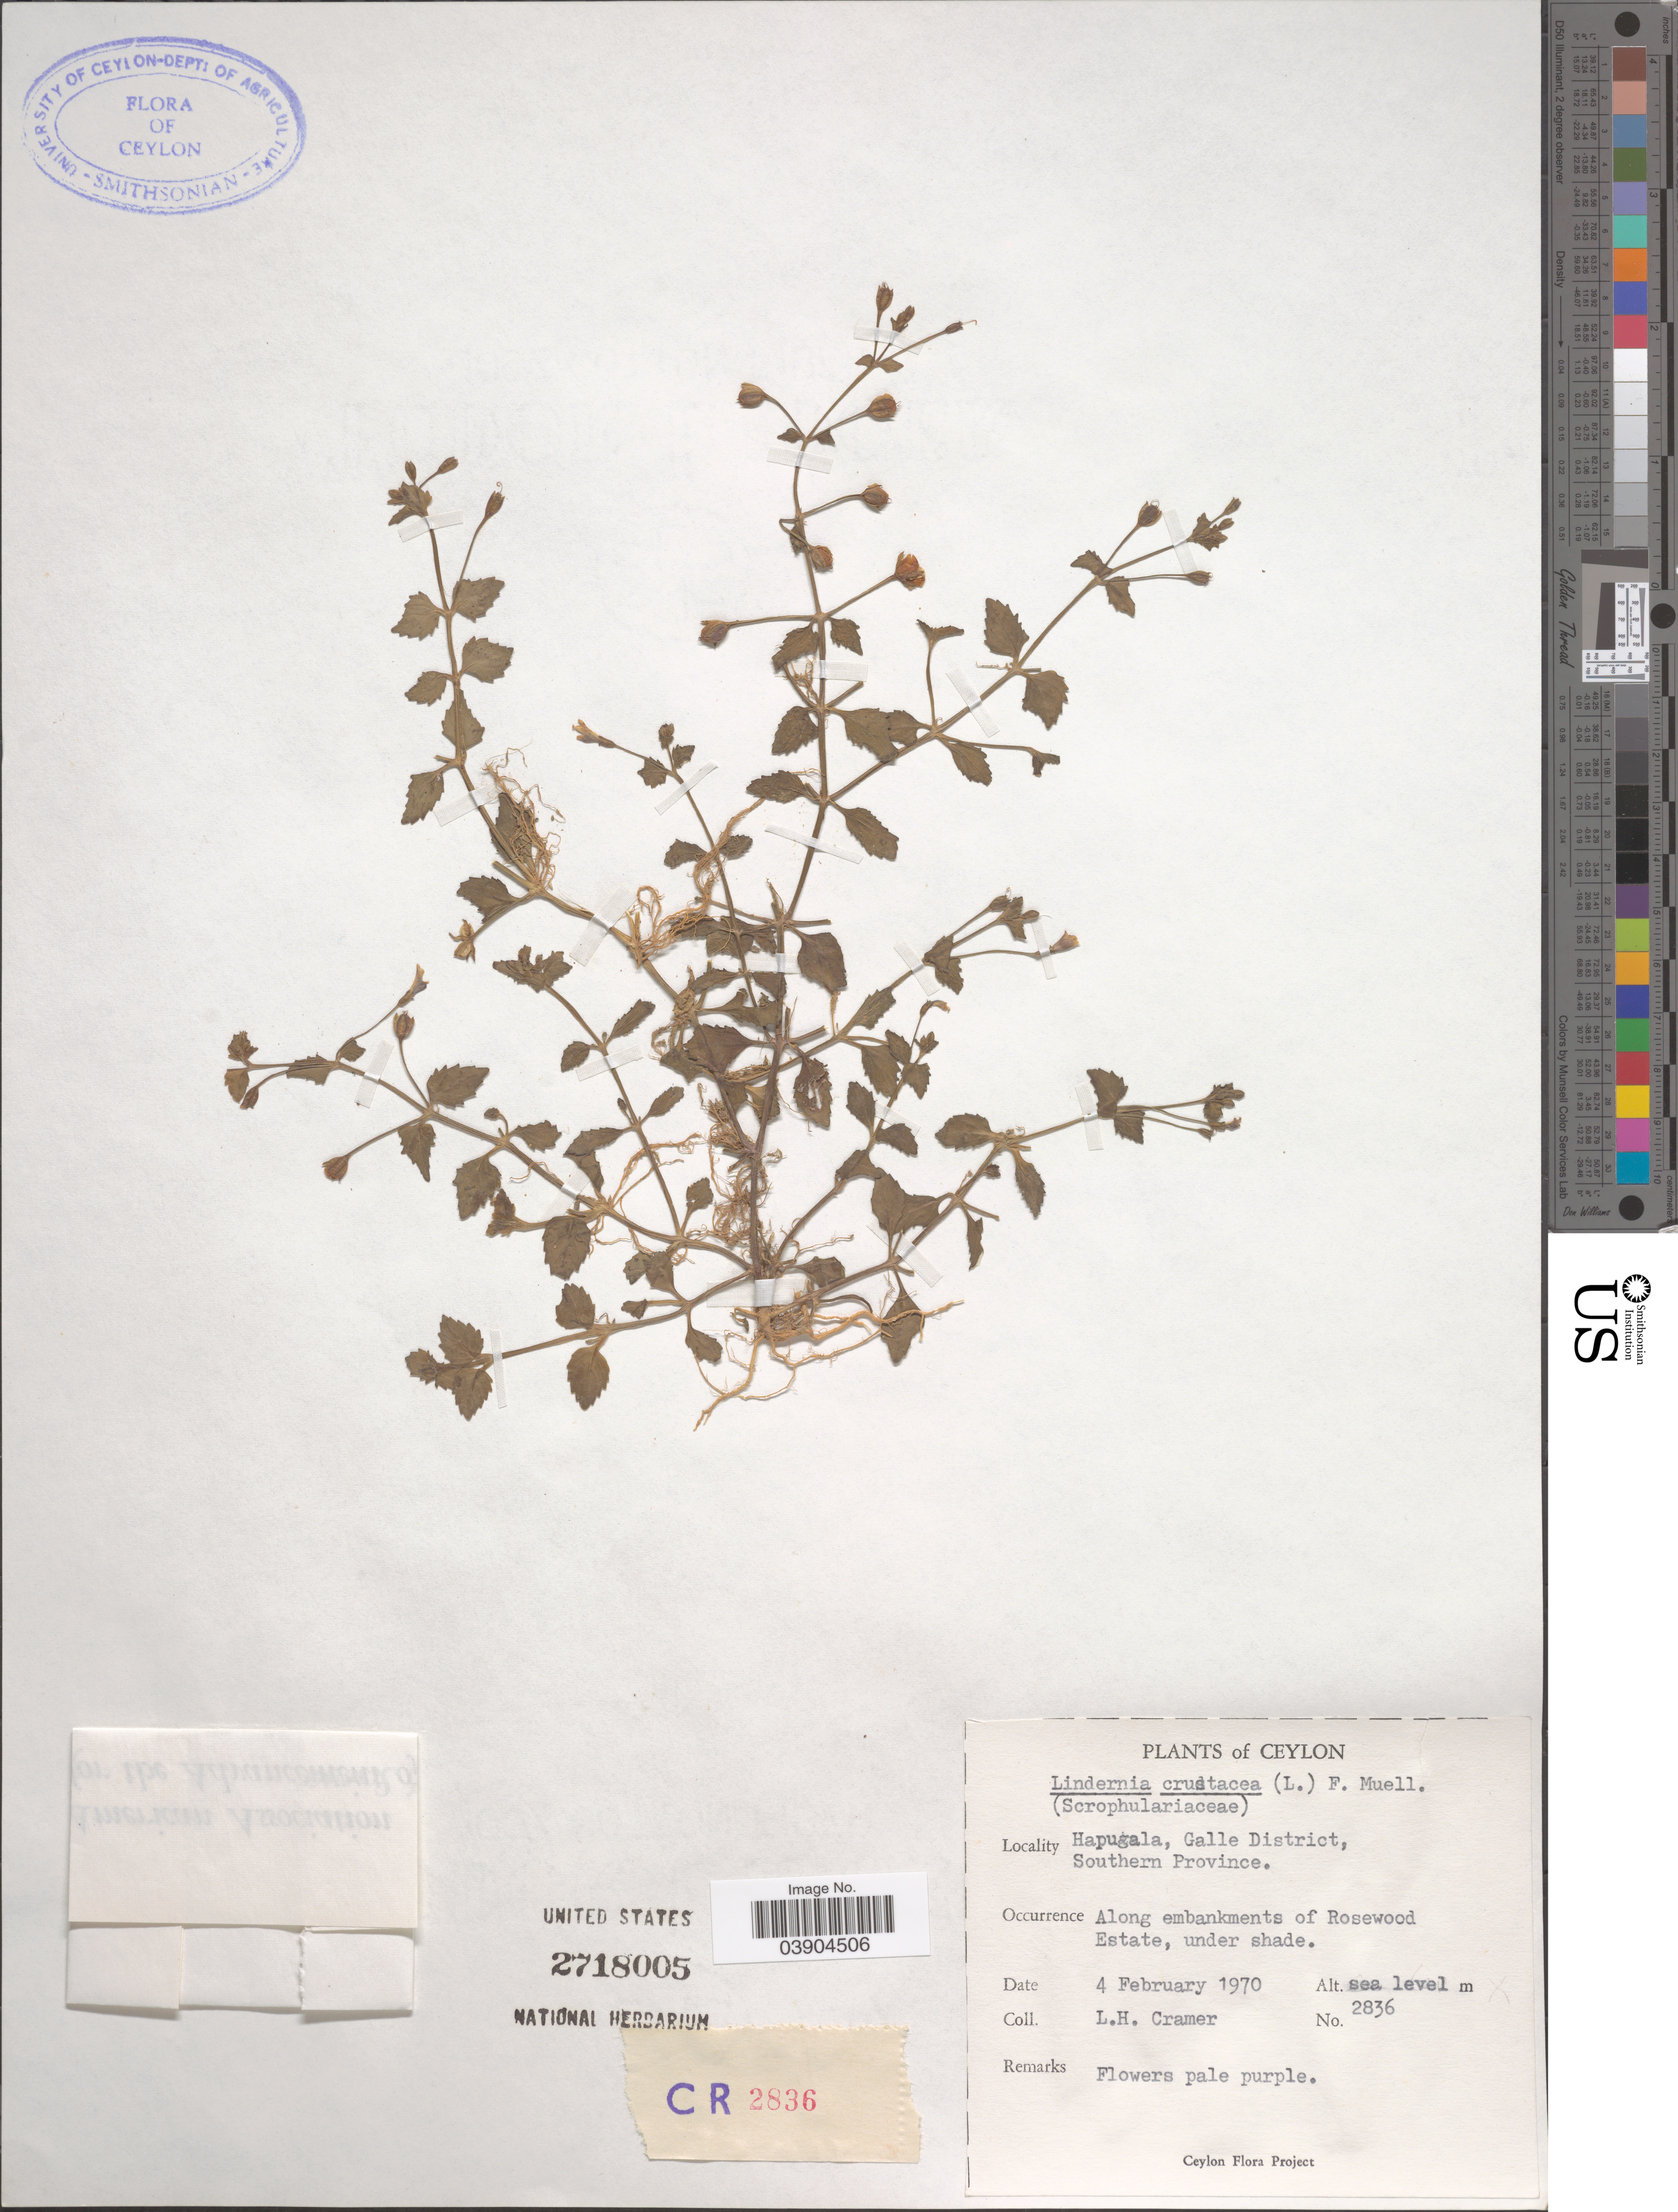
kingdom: Plantae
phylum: Tracheophyta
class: Magnoliopsida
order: Lamiales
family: Linderniaceae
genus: Lindernia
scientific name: Lindernia crustacea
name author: (L.) F. Muell.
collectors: L. H. Cramer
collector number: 2836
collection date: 1970-02-04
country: Sri Lanka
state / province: Southern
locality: Ceylon. Hapugala, Galle District. Along embankment of Rosewood Estate.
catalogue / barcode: US 2718005